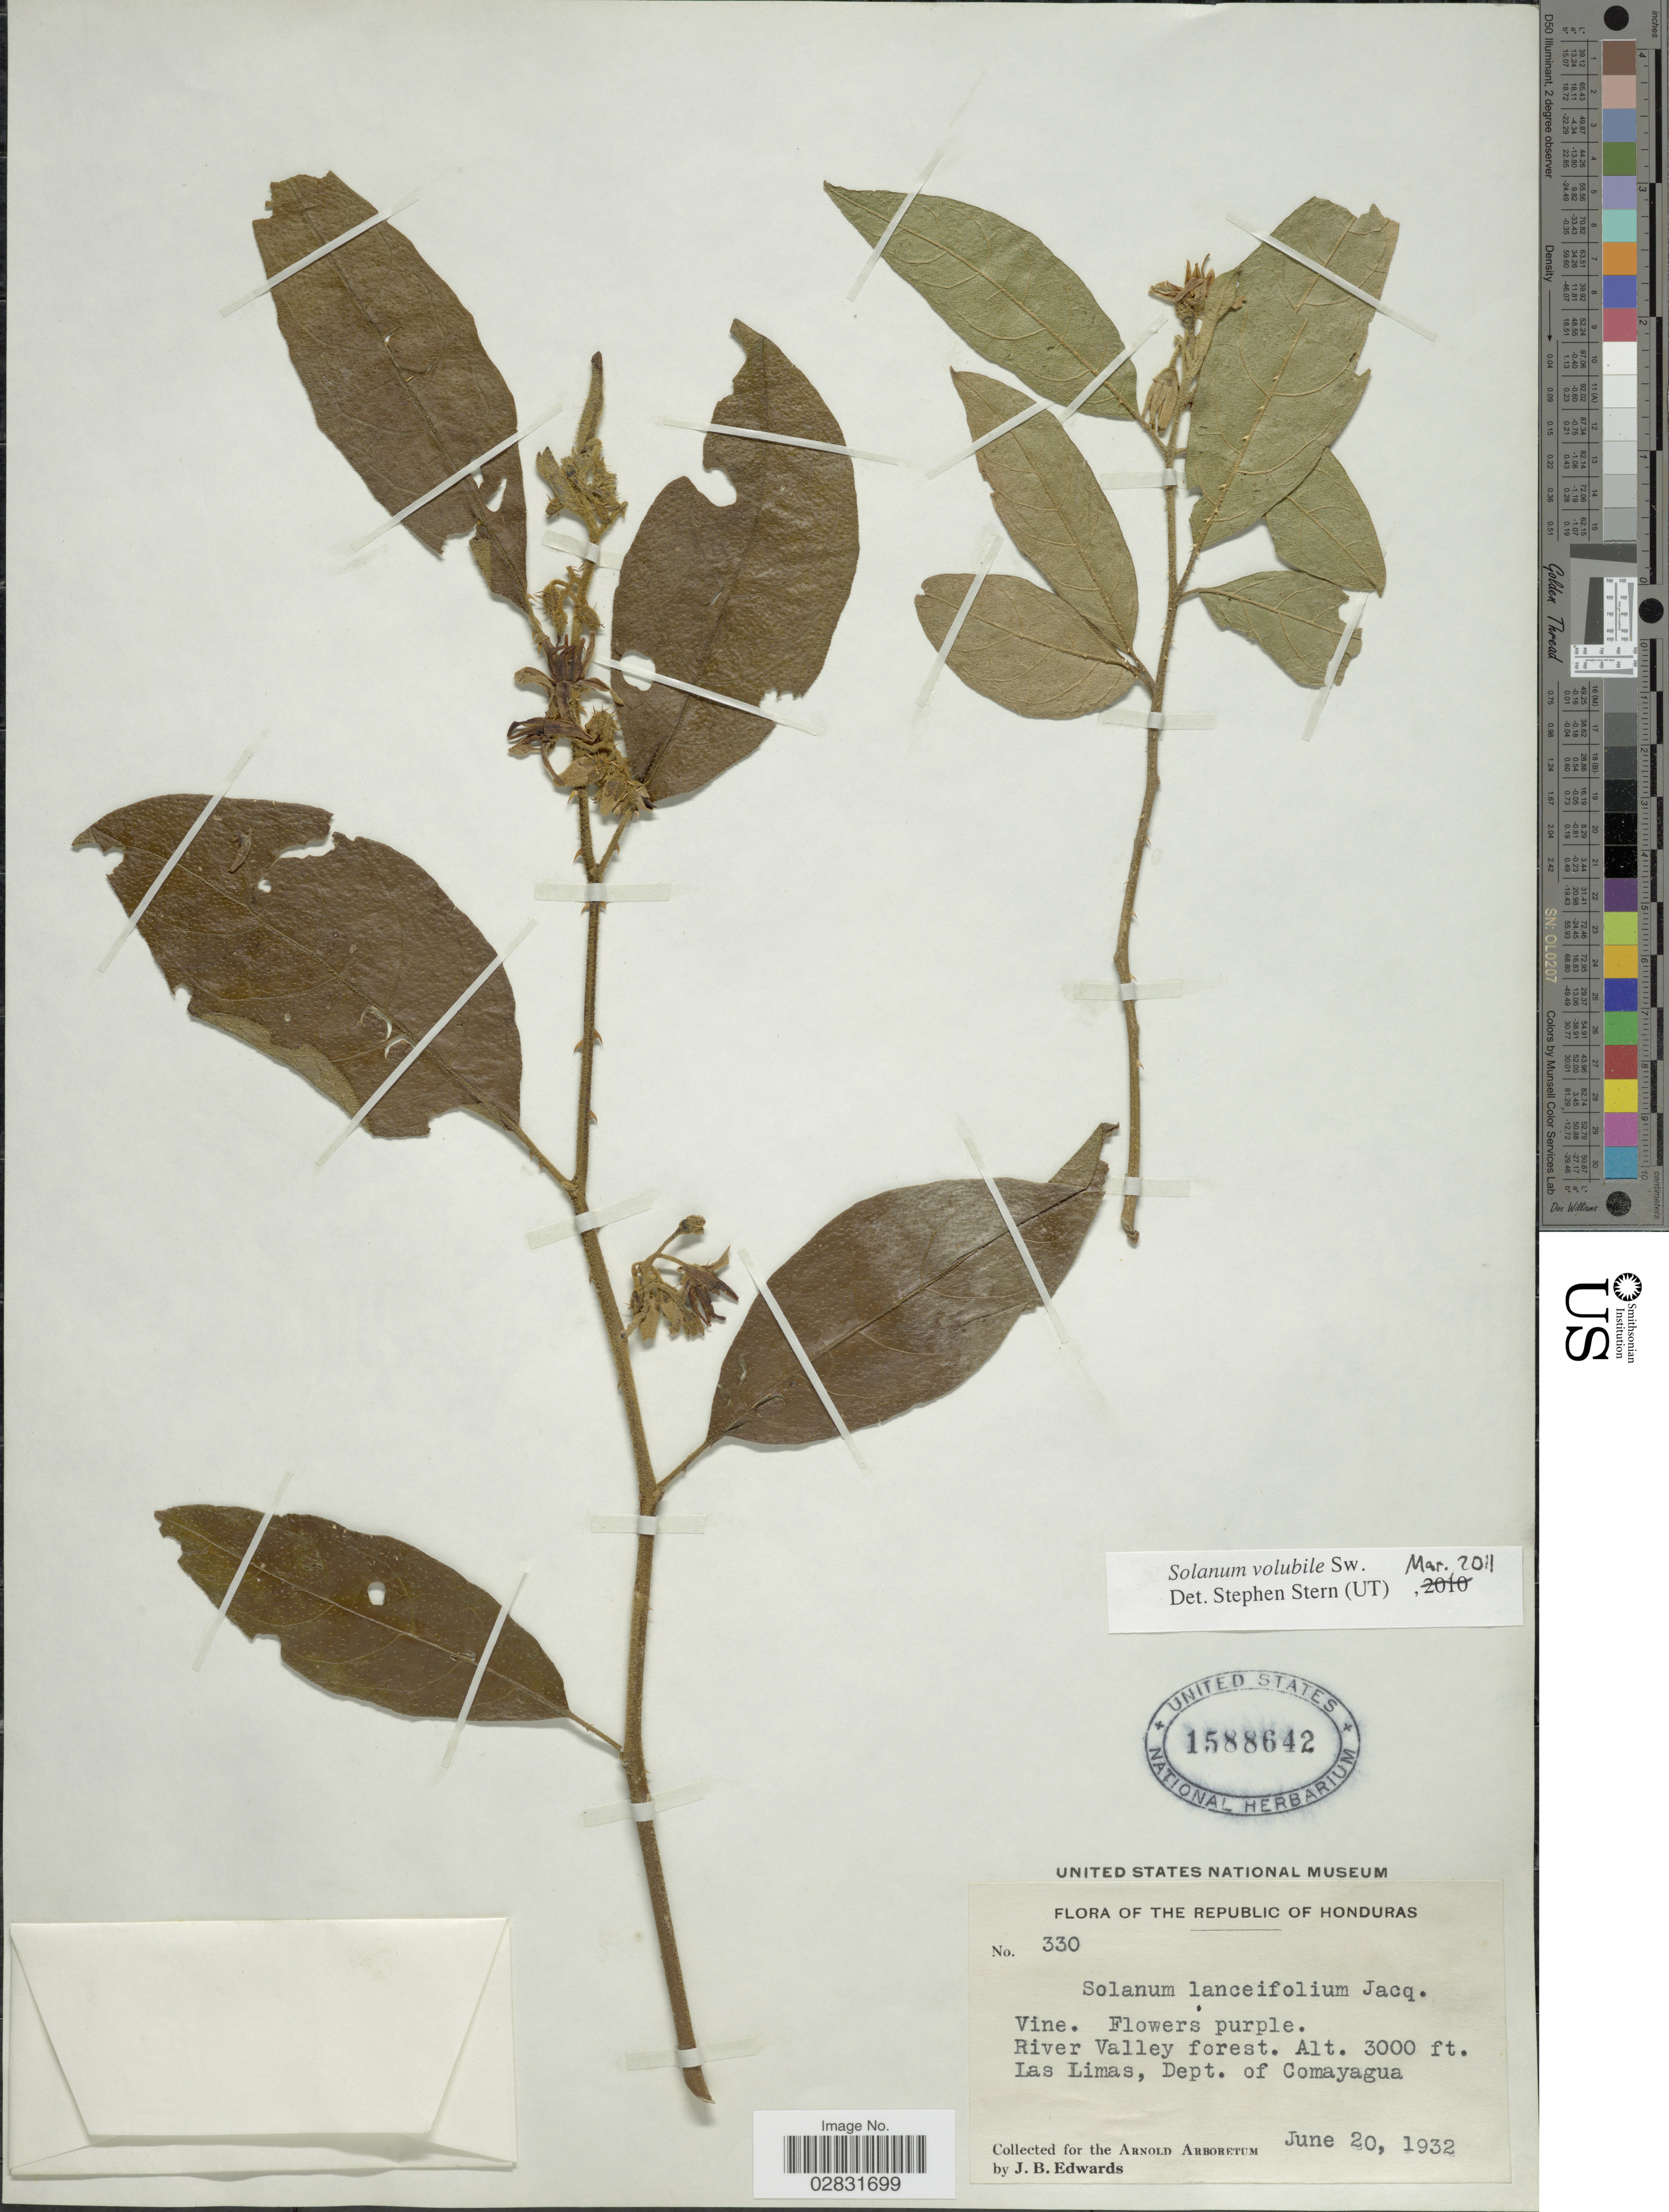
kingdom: Plantae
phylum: Tracheophyta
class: Magnoliopsida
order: Solanales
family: Solanaceae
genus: Solanum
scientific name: Solanum volubile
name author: Sw.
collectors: J. B. Edwards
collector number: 330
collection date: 1932-06-20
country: Honduras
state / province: Comayagua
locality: River Valley forest. Las Limas, Dept. of Comayagua.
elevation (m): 914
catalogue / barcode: US 1588642